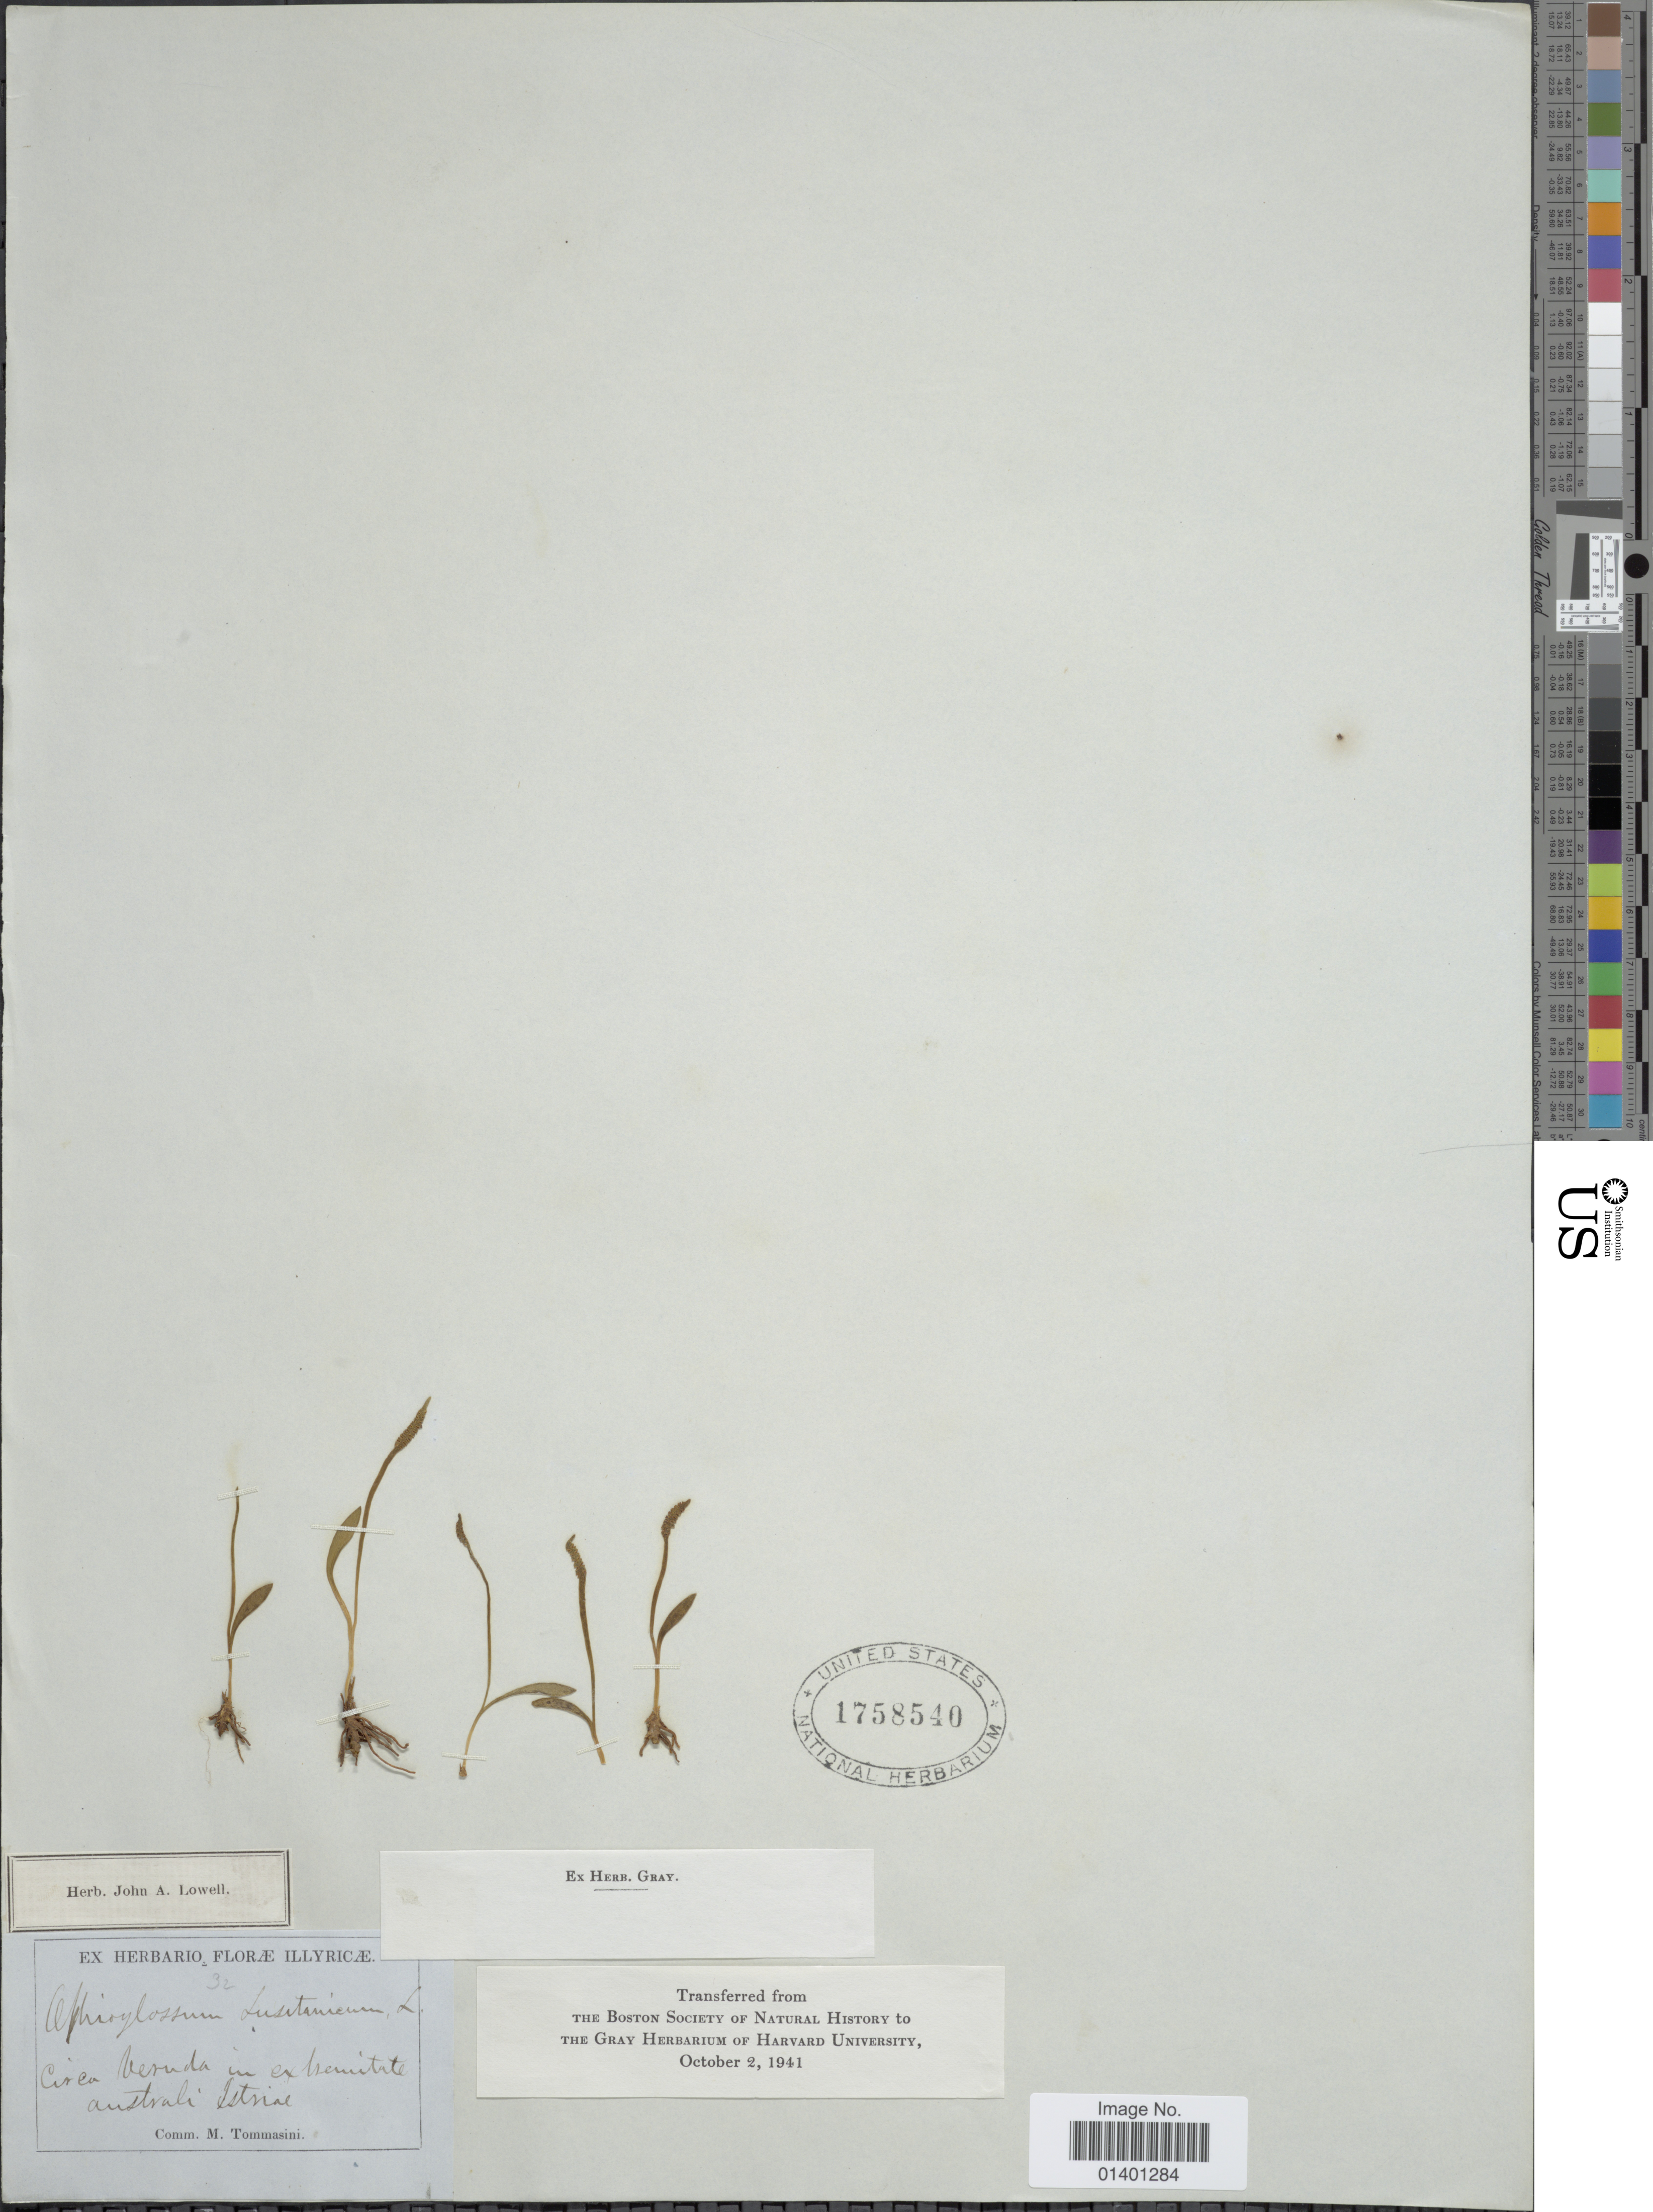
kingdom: Plantae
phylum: Tracheophyta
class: Polypodiopsida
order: Ophioglossales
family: Ophioglossaceae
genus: Ophioglossum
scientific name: Ophioglossum lusitanicum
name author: L.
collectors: ex herb. Floræ Illyricæ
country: Italy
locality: Circa veruds an herutiae australi Istriae [interpreted]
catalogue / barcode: US 1758540